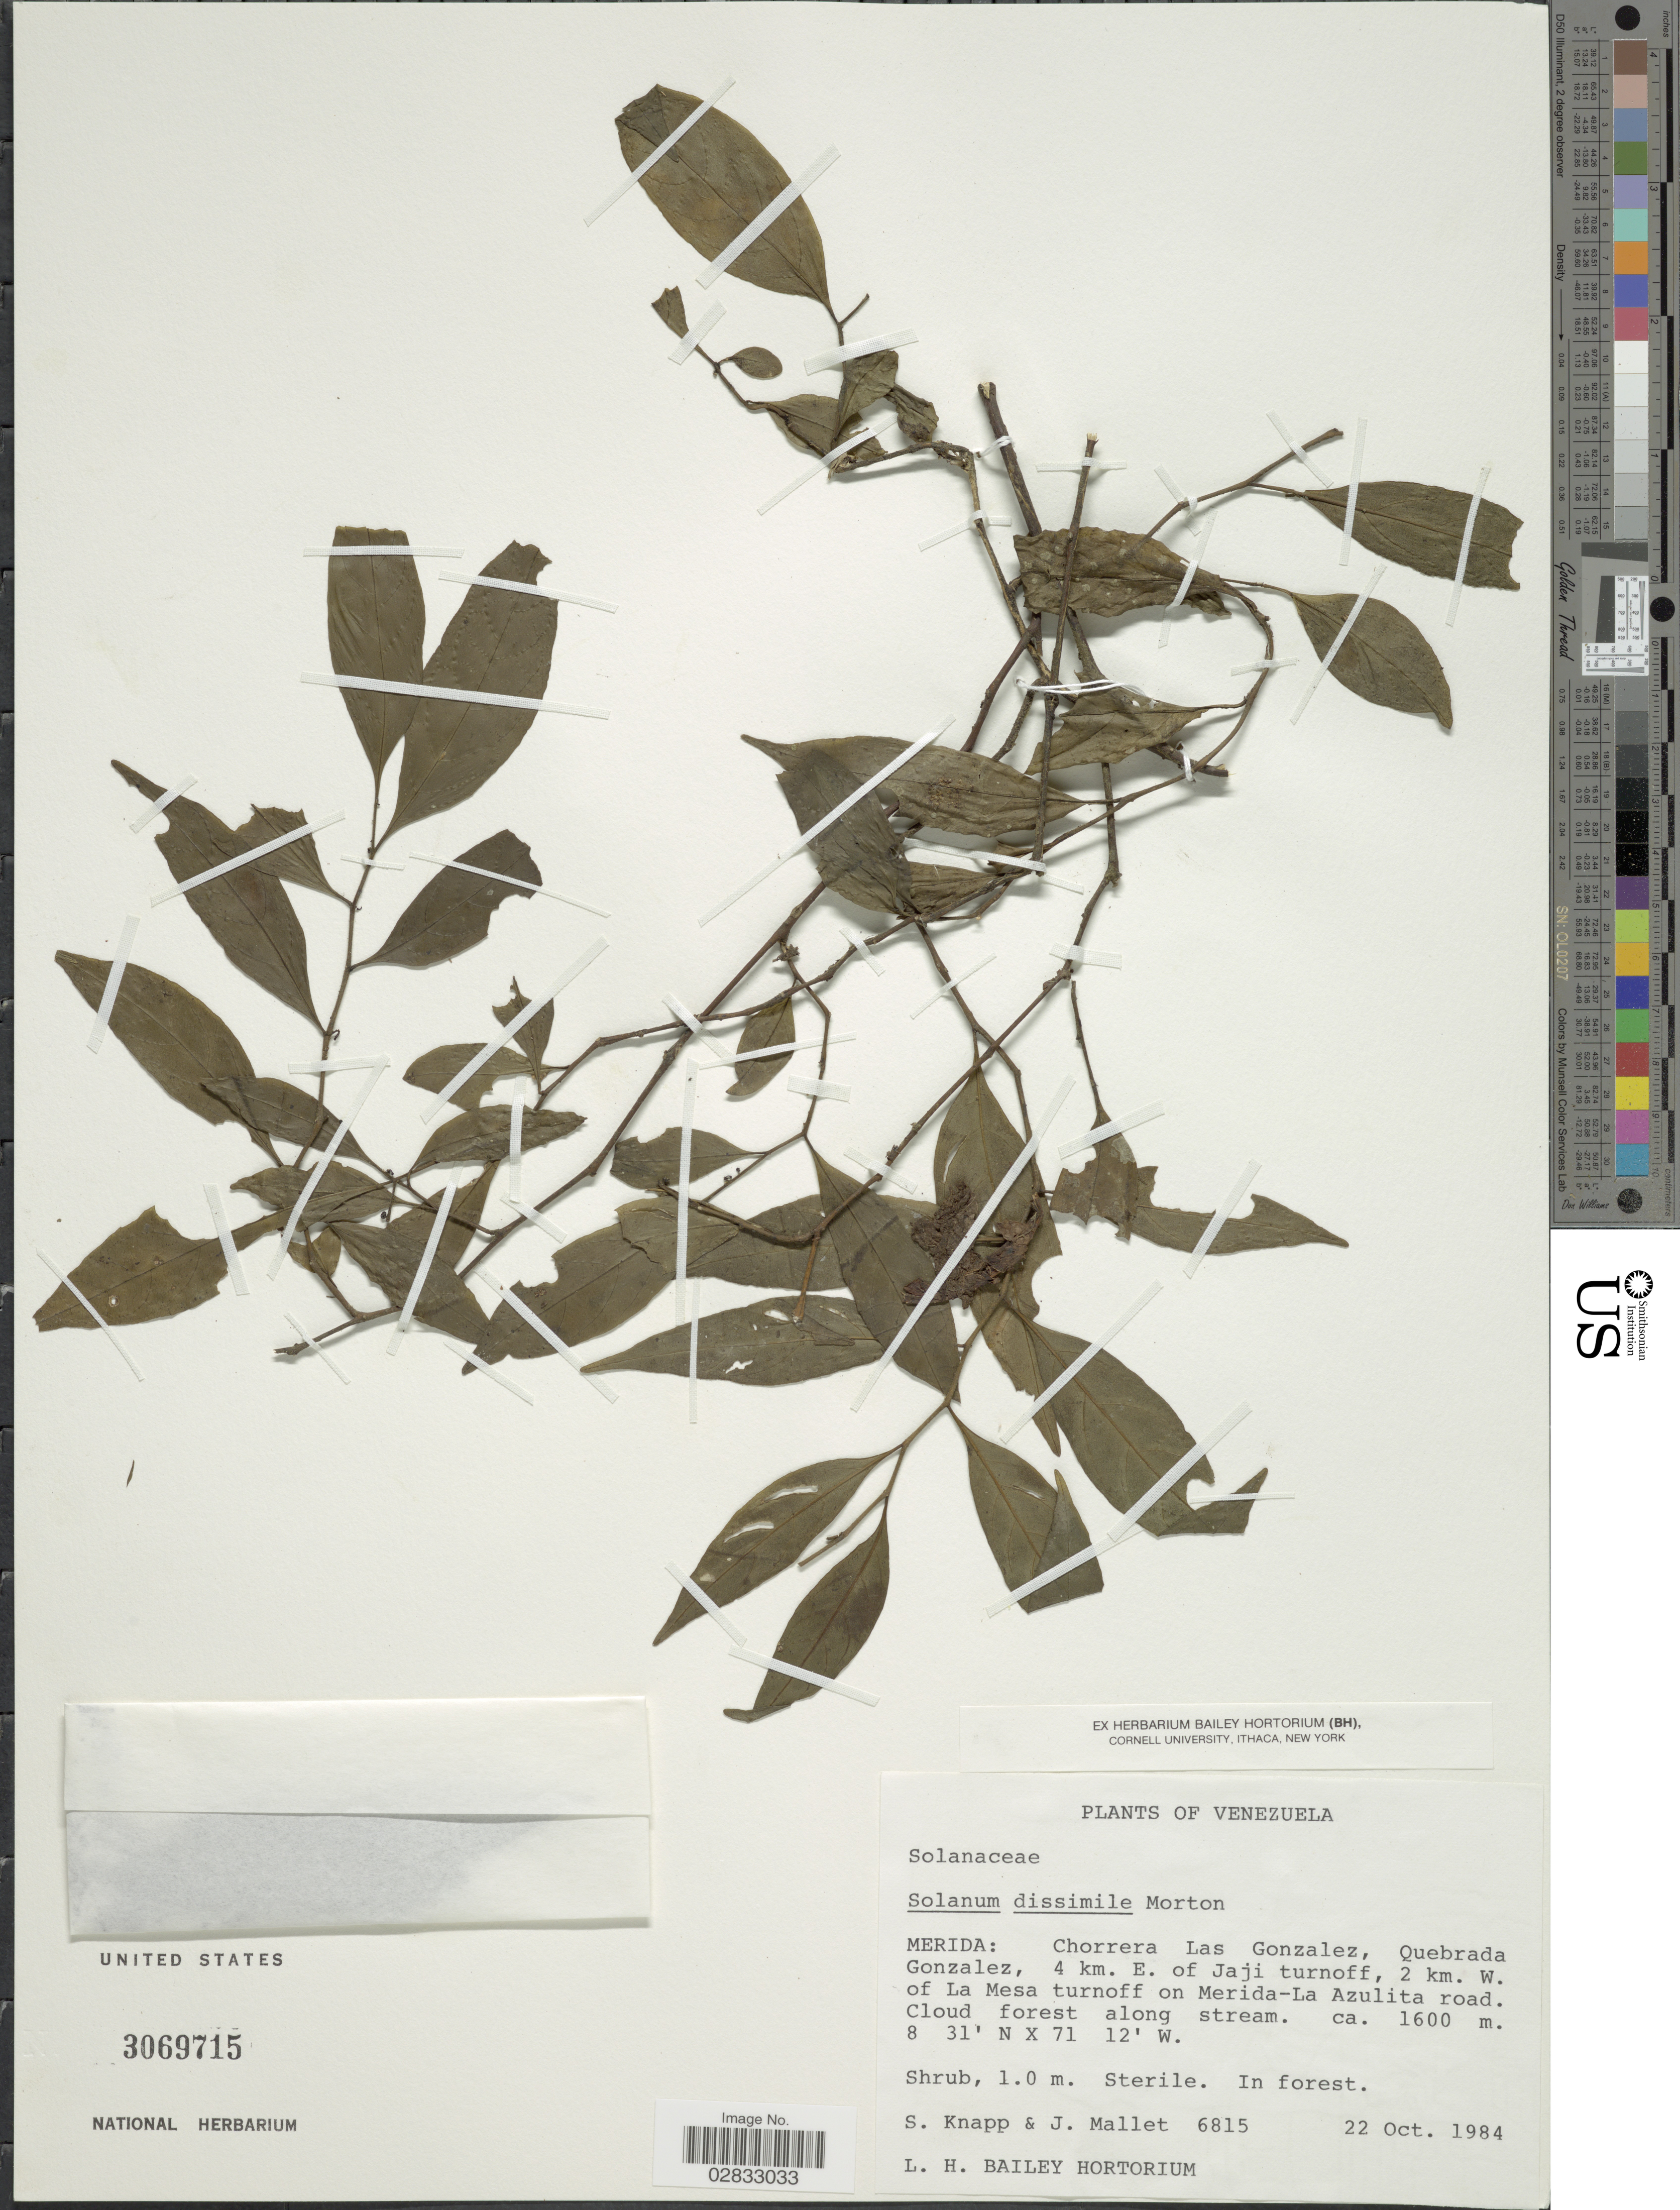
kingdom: Plantae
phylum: Tracheophyta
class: Magnoliopsida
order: Solanales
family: Solanaceae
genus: Solanum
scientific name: Solanum dissimile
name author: C.V. Morton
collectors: S. Knapp & J. Mallet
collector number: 6815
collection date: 1984-10-22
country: Venezuela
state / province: Mérida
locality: Chorrera Las Gonzalez, Quebrada Gonzalez, 4 km. E. of Jaji turnoff, 2 km. W. of La Mesa turnoff on Merida- La Azulita road.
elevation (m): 1600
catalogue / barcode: US 3069715